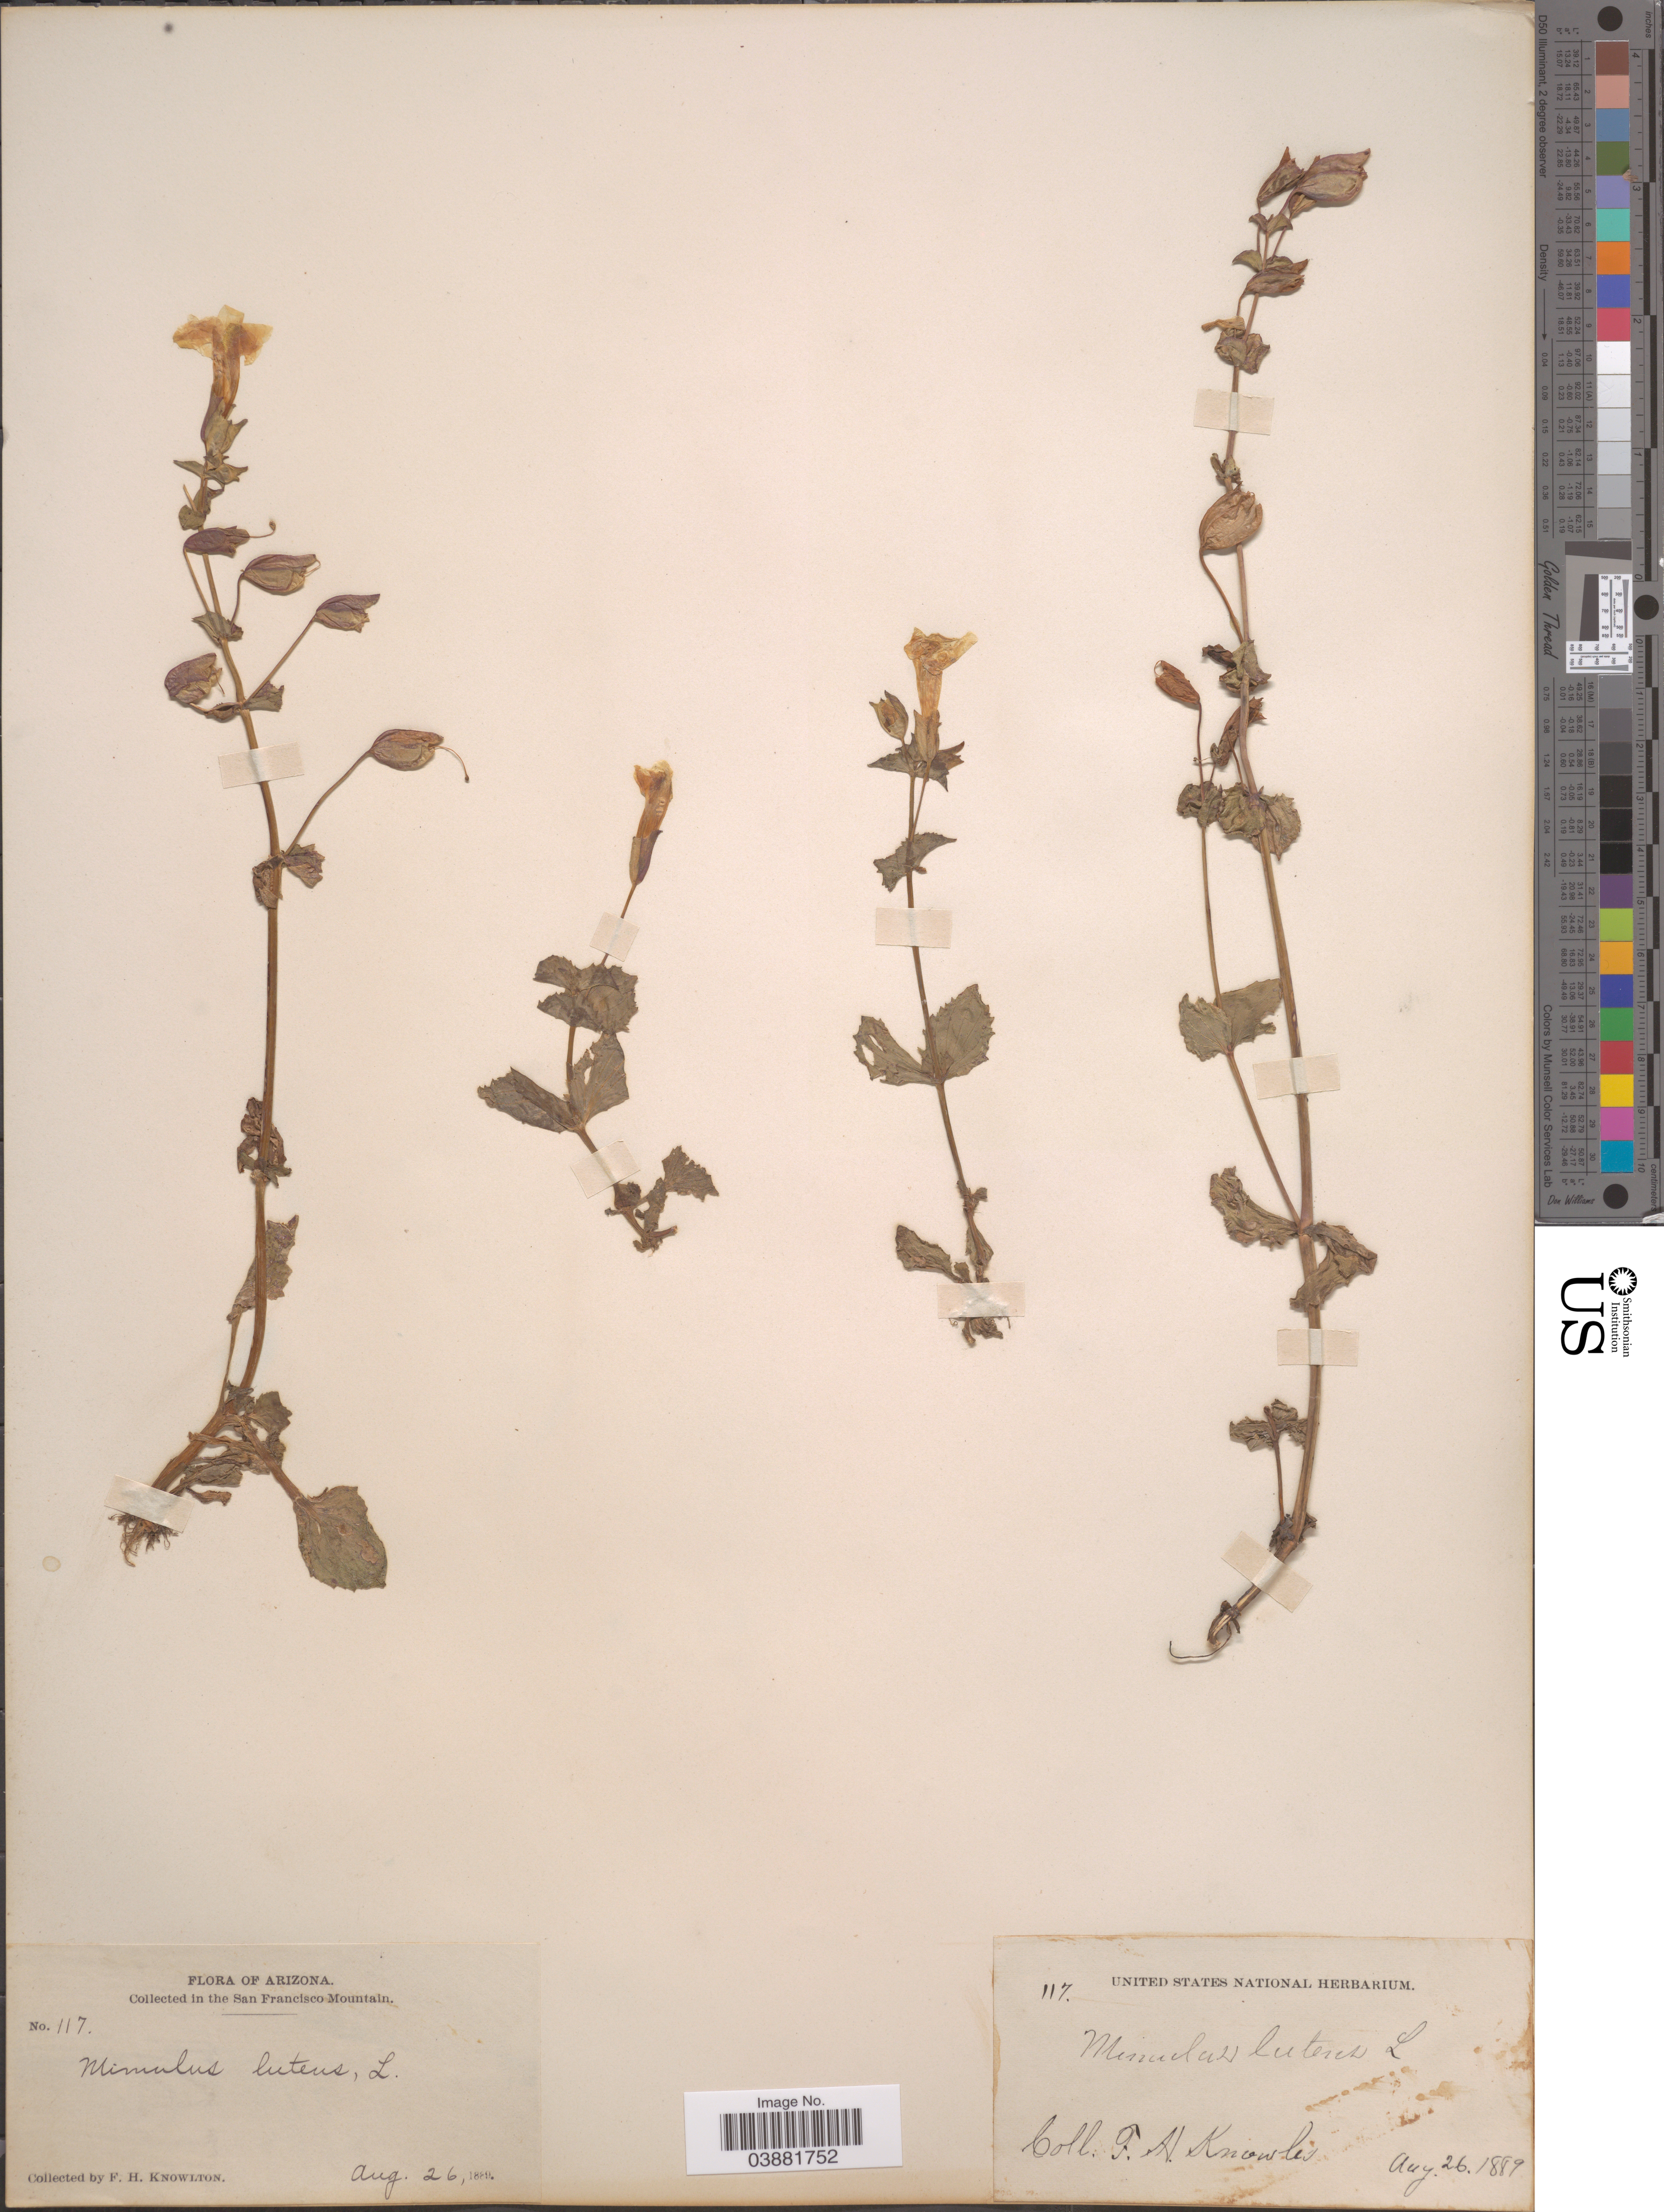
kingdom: Plantae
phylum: Tracheophyta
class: Magnoliopsida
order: Lamiales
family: Phrymaceae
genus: Mimulus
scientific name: Mimulus guttatus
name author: DC.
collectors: F. H. Knowlton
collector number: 117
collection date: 1889-08-26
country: United States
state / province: Arizona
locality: In the San Francisco Mountain.